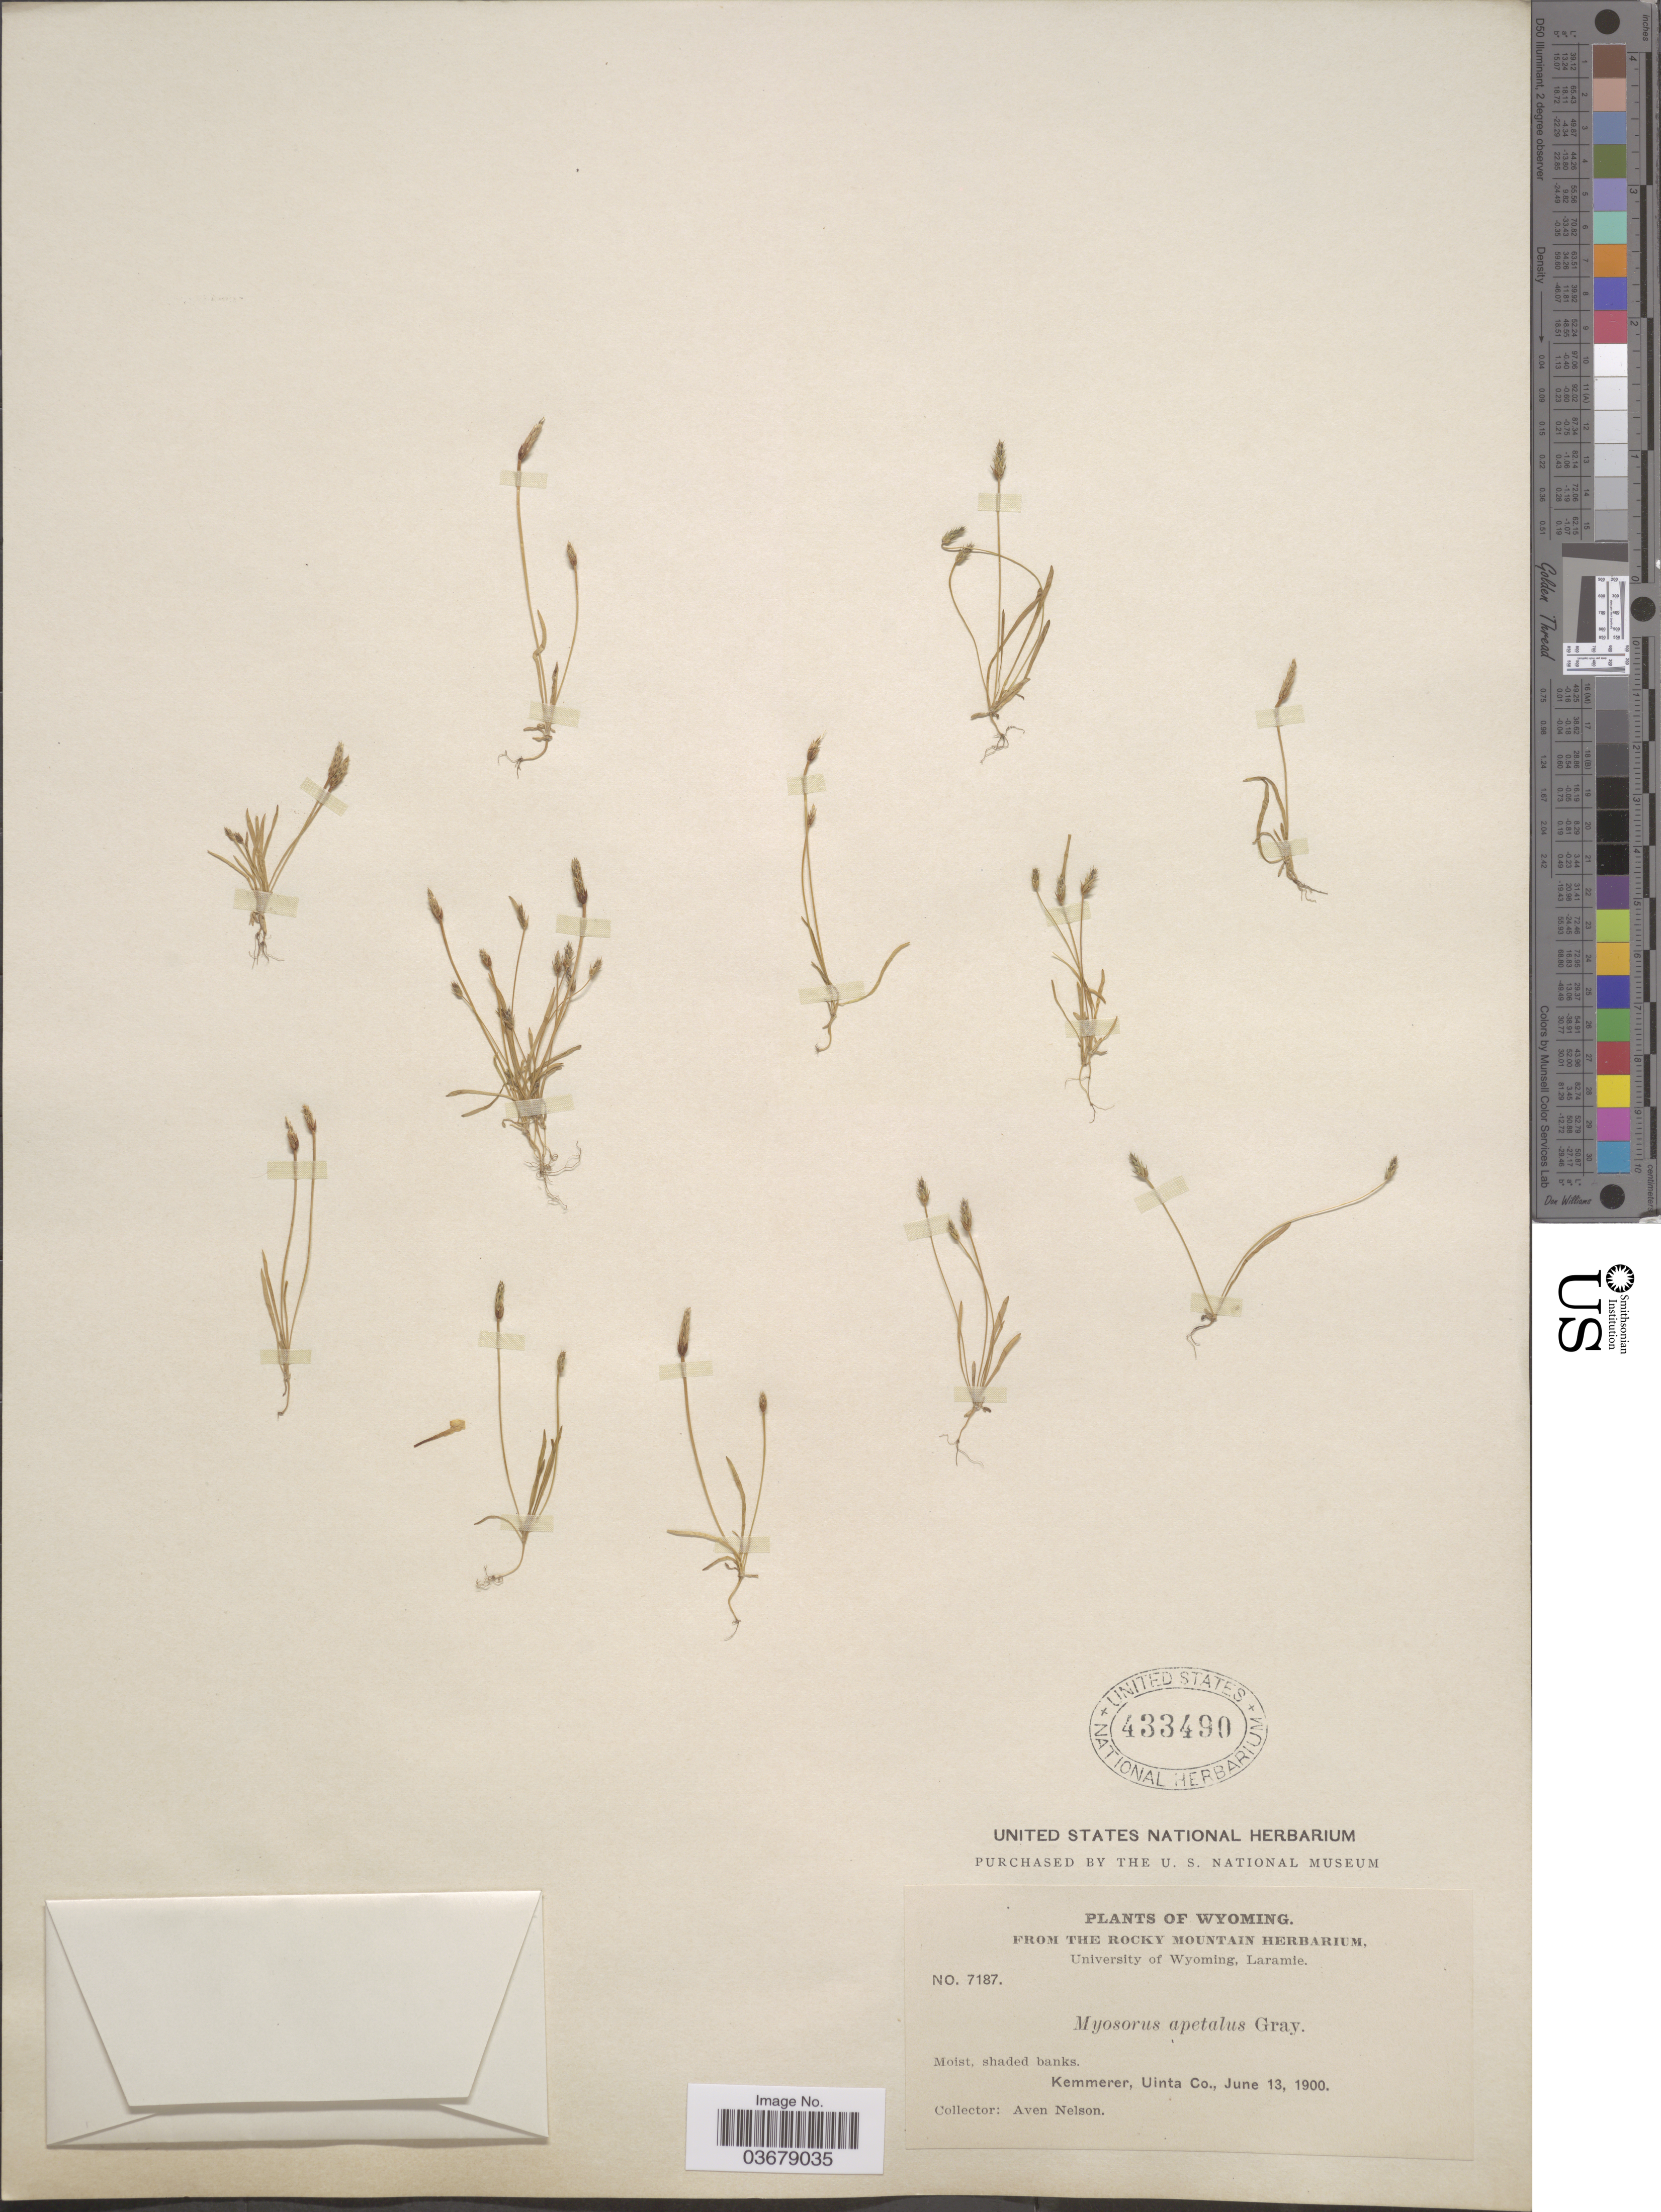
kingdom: Plantae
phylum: Tracheophyta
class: Magnoliopsida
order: Ranunculales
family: Ranunculaceae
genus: Myosurus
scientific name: Myosurus aristatus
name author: Benth.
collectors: A. Nelson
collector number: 7187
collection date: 1900-06-13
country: United States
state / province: Wyoming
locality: Kemmerer, uinta Co.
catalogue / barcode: US 433490